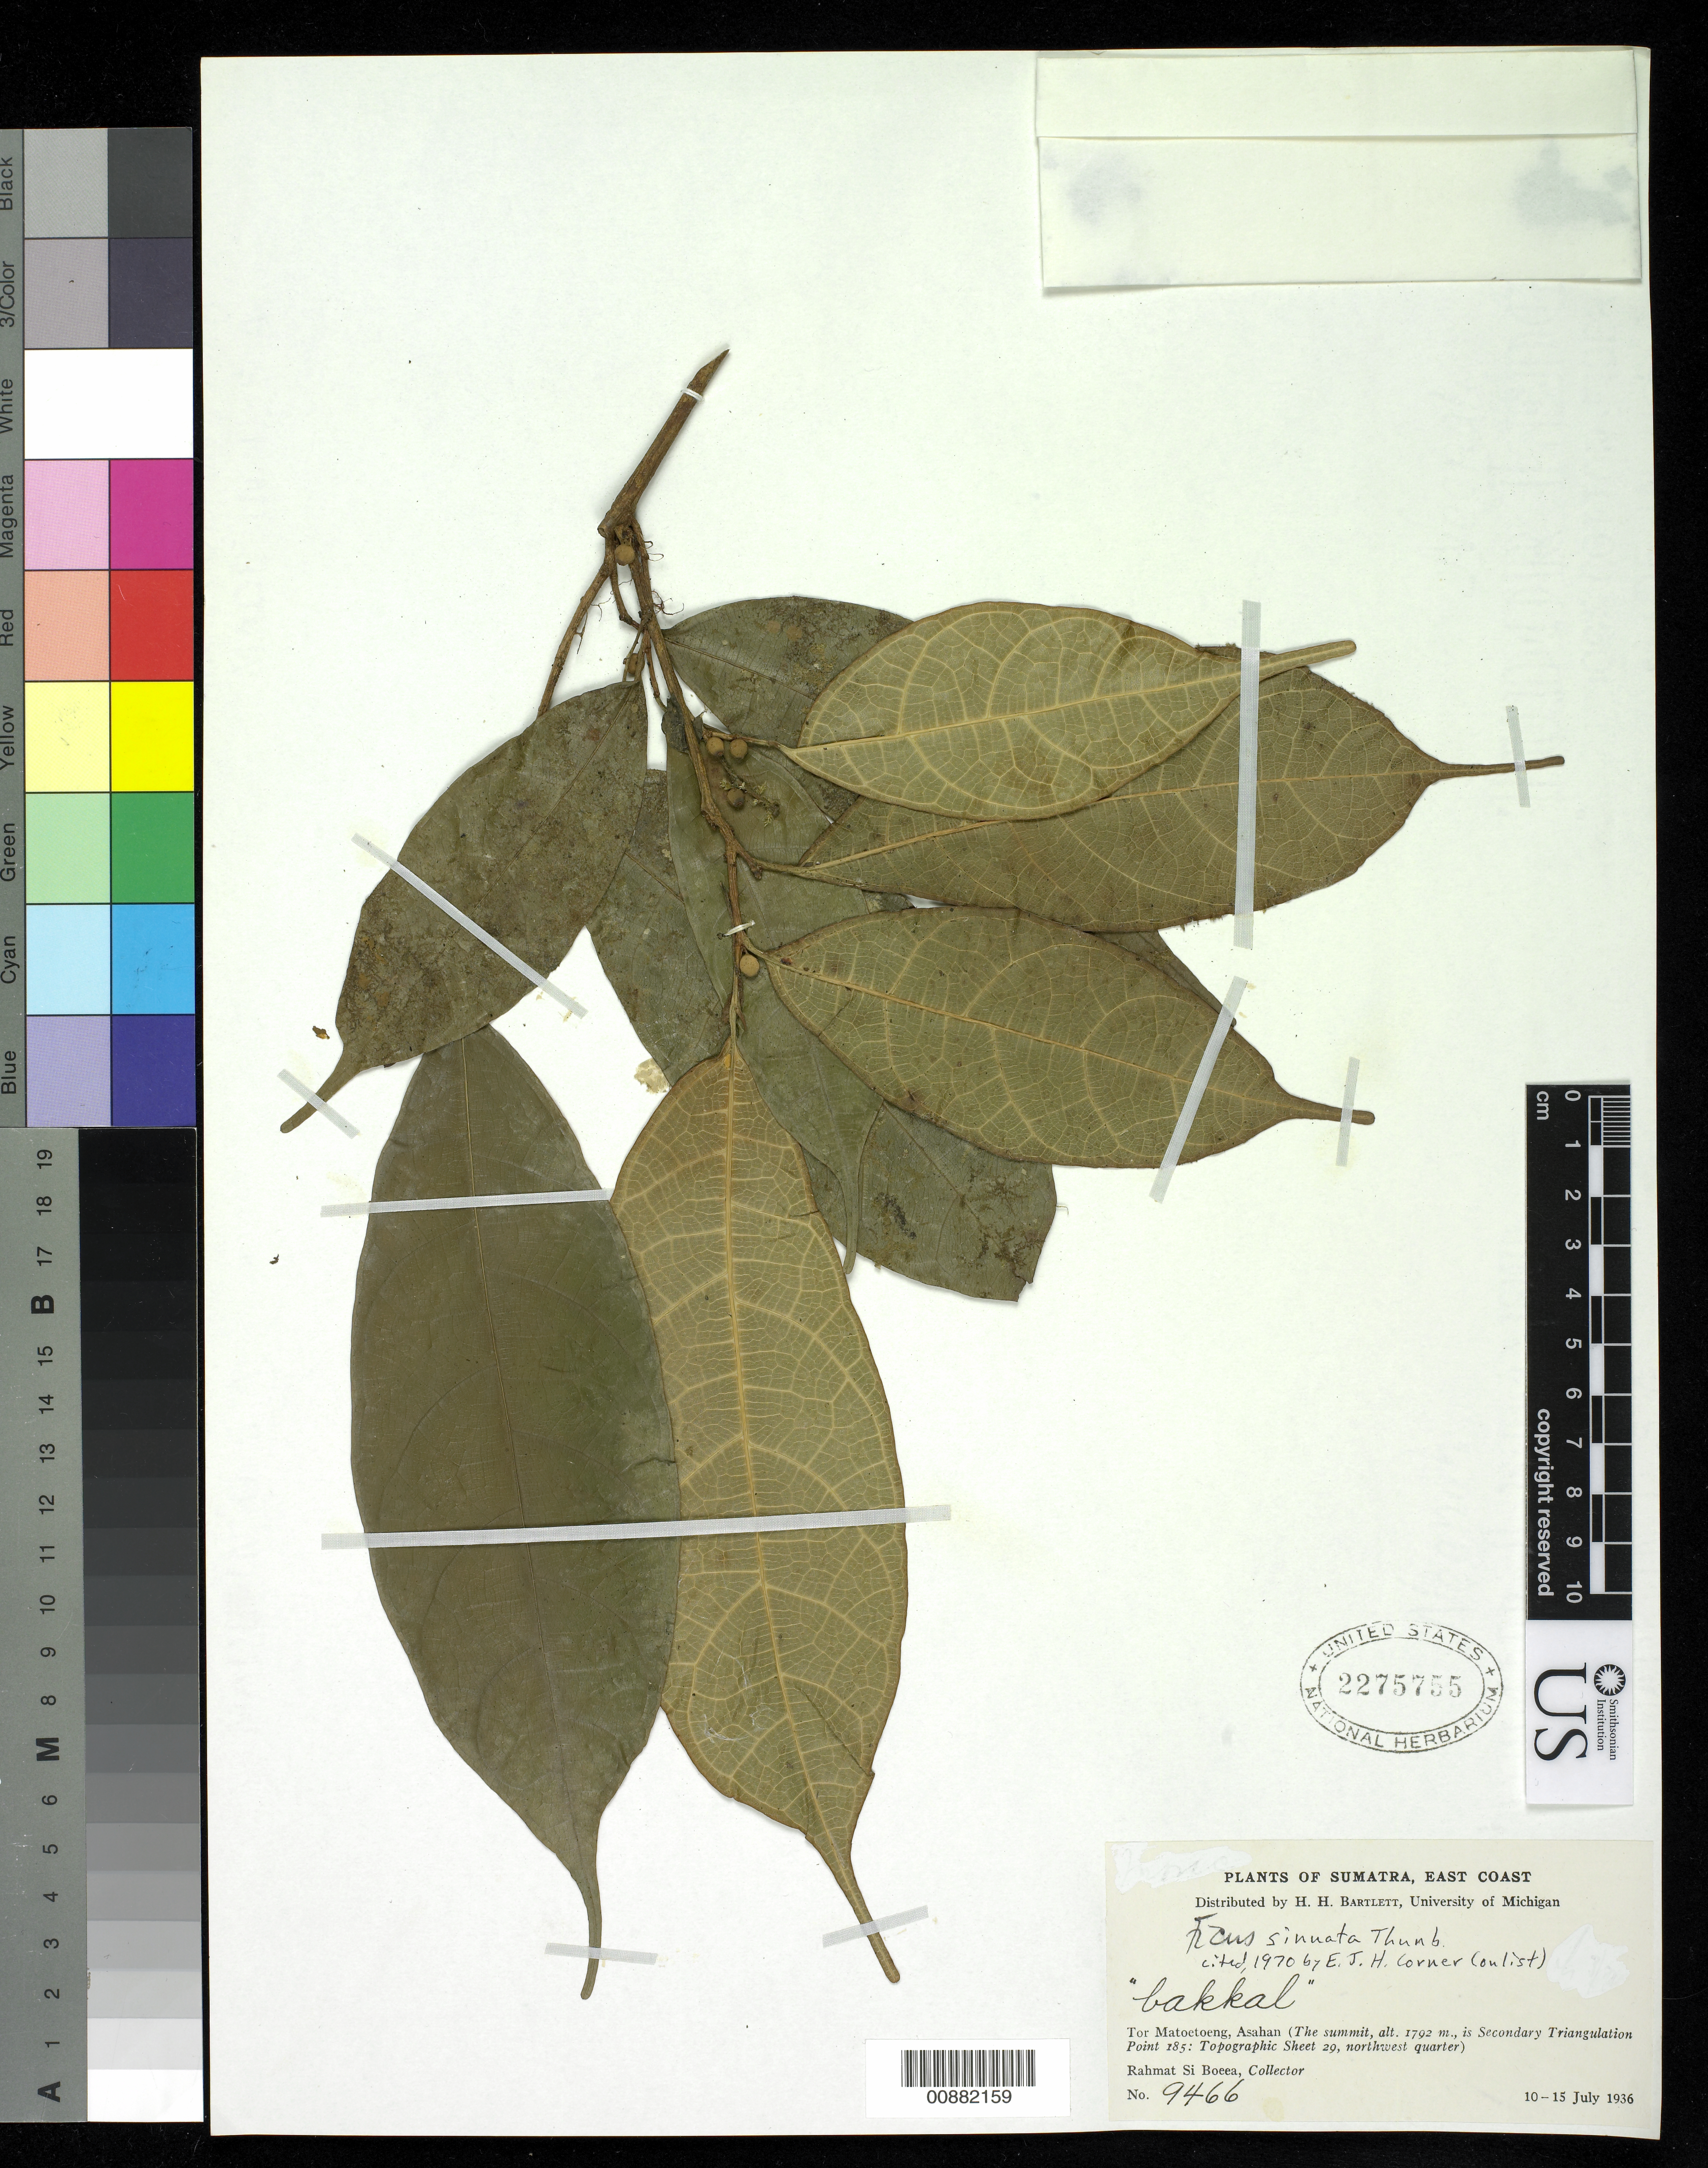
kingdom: Plantae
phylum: Tracheophyta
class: Magnoliopsida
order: Rosales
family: Moraceae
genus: Ficus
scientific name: Ficus sinuata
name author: Thunb.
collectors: Rahmat Si Boeea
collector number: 9466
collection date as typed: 10 Jul 1936 to 15 Jul 1936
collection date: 1936-07-10/1936-07-15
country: Indonesia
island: Sumatra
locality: Tor Matoetoeng, Asahan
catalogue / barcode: US 2275755